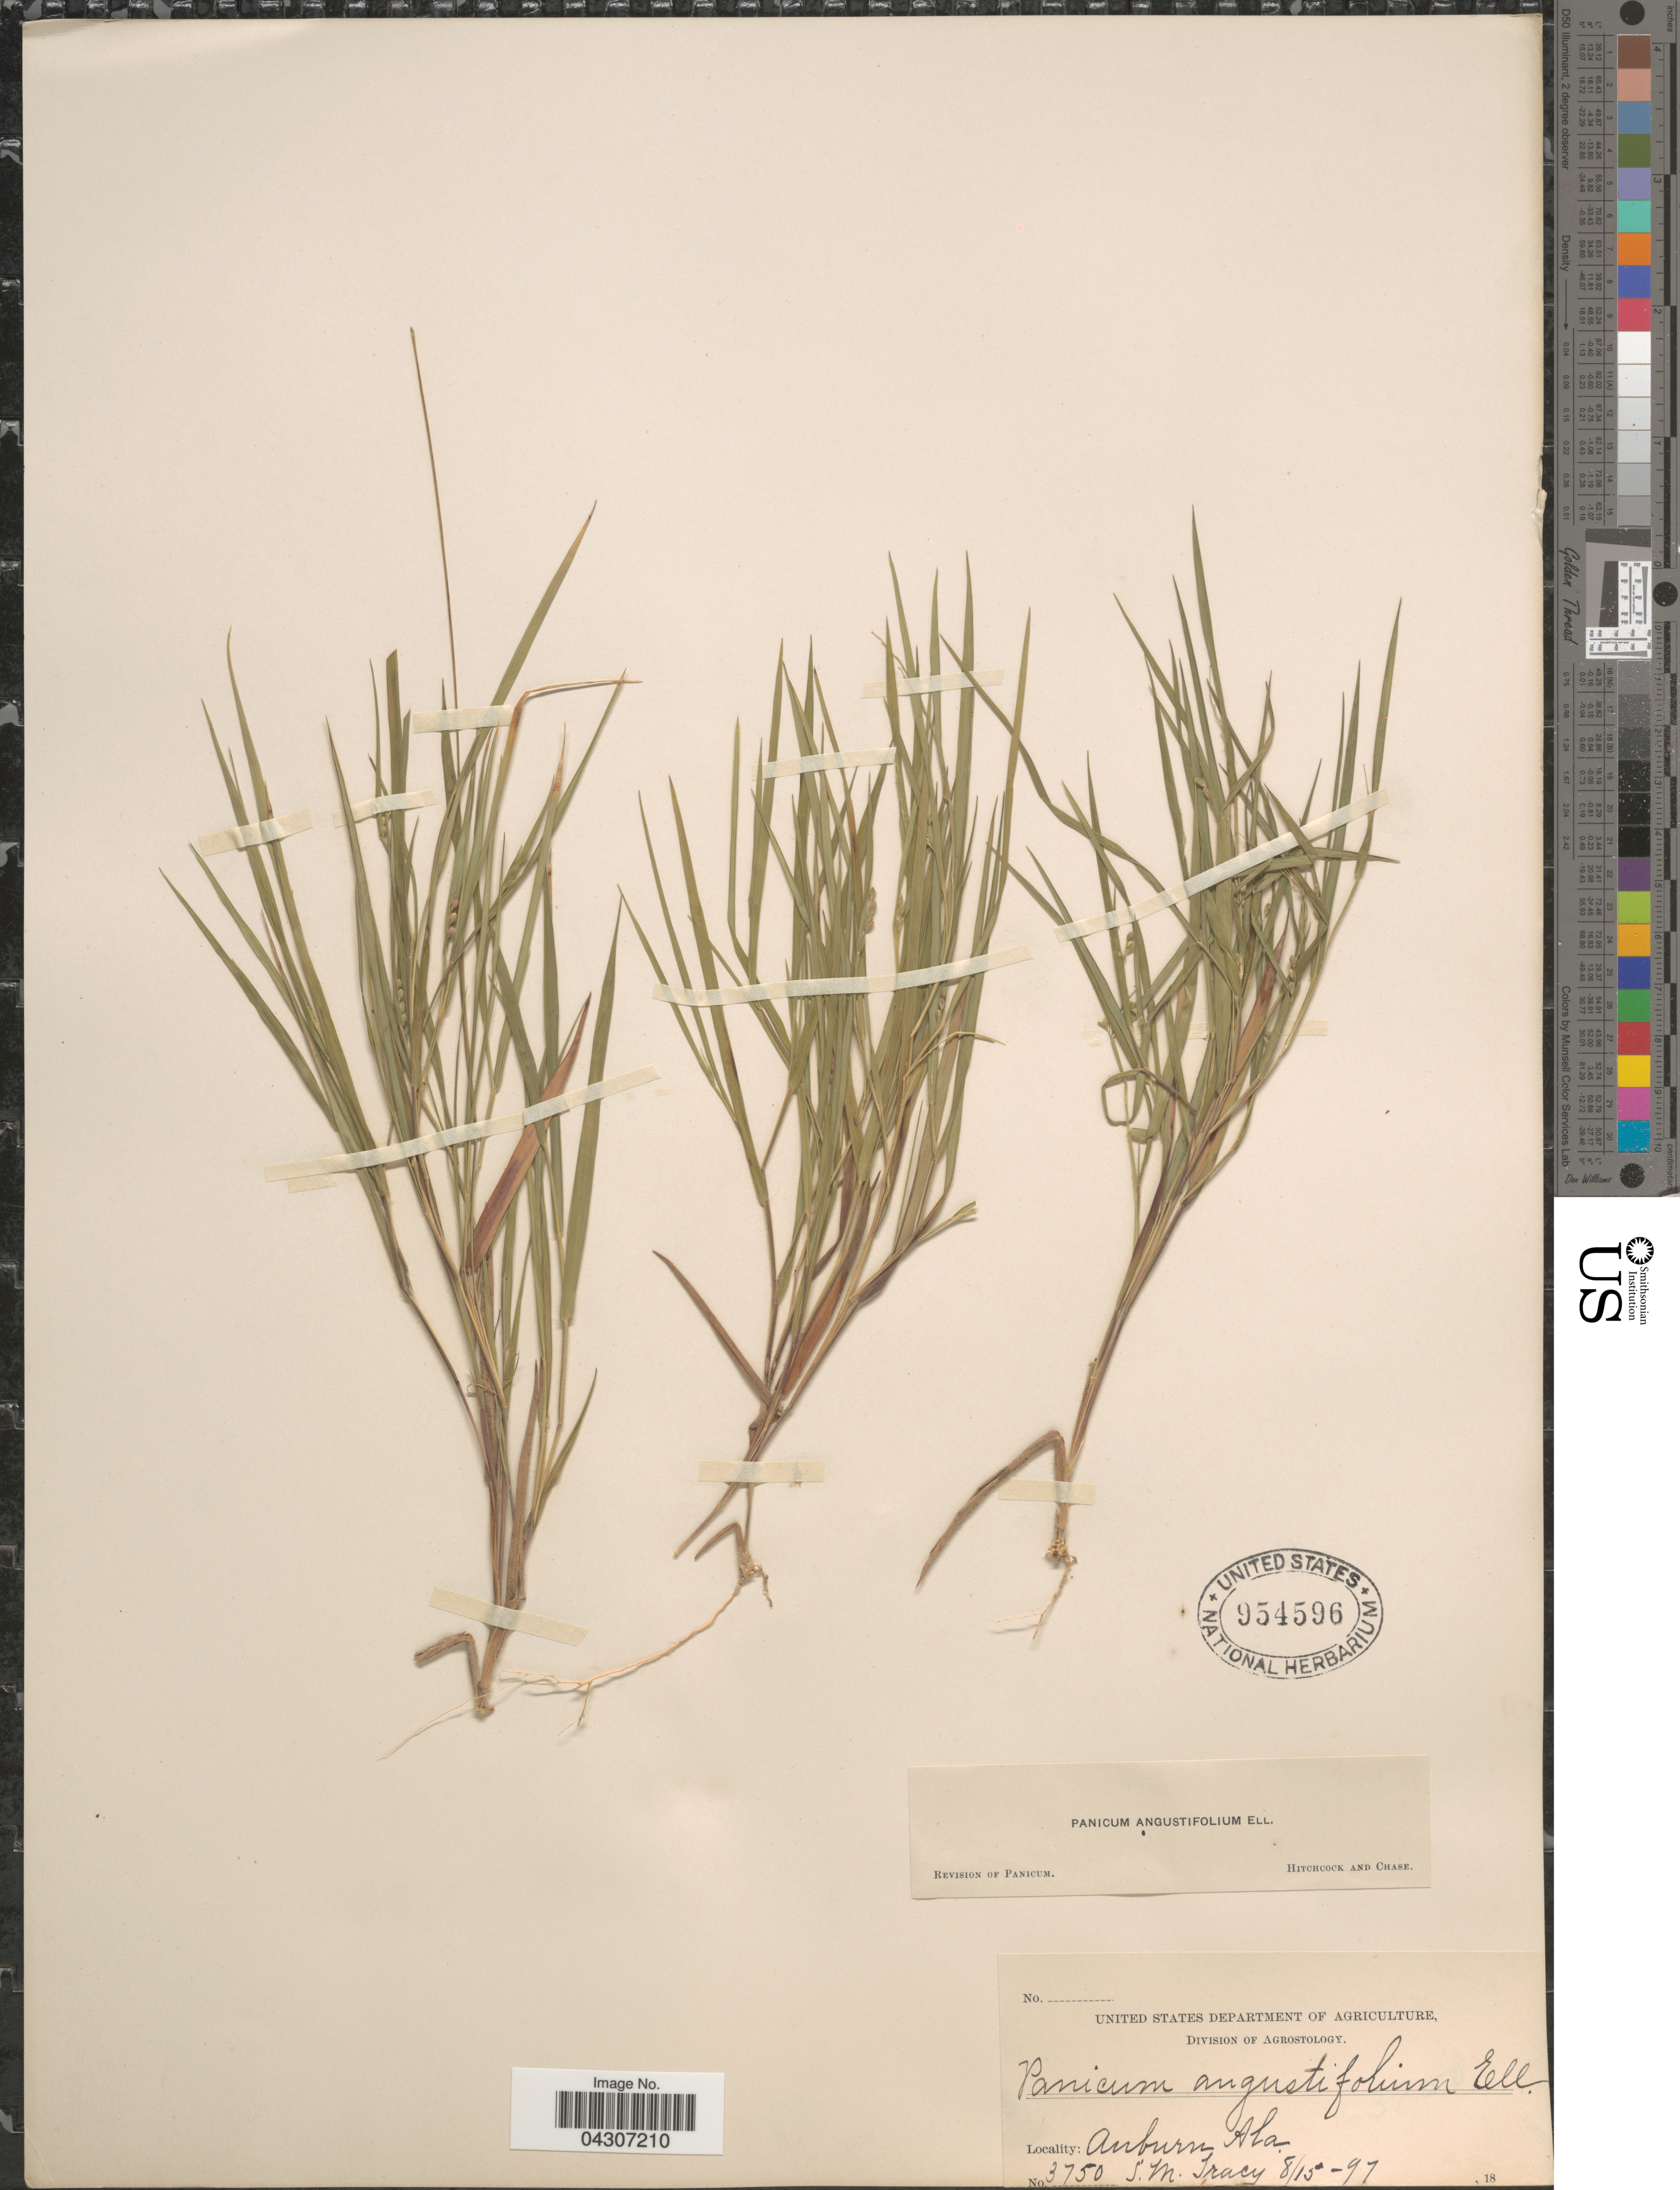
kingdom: Plantae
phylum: Tracheophyta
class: Liliopsida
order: Poales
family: Poaceae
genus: Dichanthelium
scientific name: Dichanthelium aciculare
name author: (Desv. ex Poir.) Gould & C.A. Clark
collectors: S. M. Tracy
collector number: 3750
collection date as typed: Transcribed d/m/y: 15/8/97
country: United States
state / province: Alabama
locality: Auburn.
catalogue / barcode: US 954596